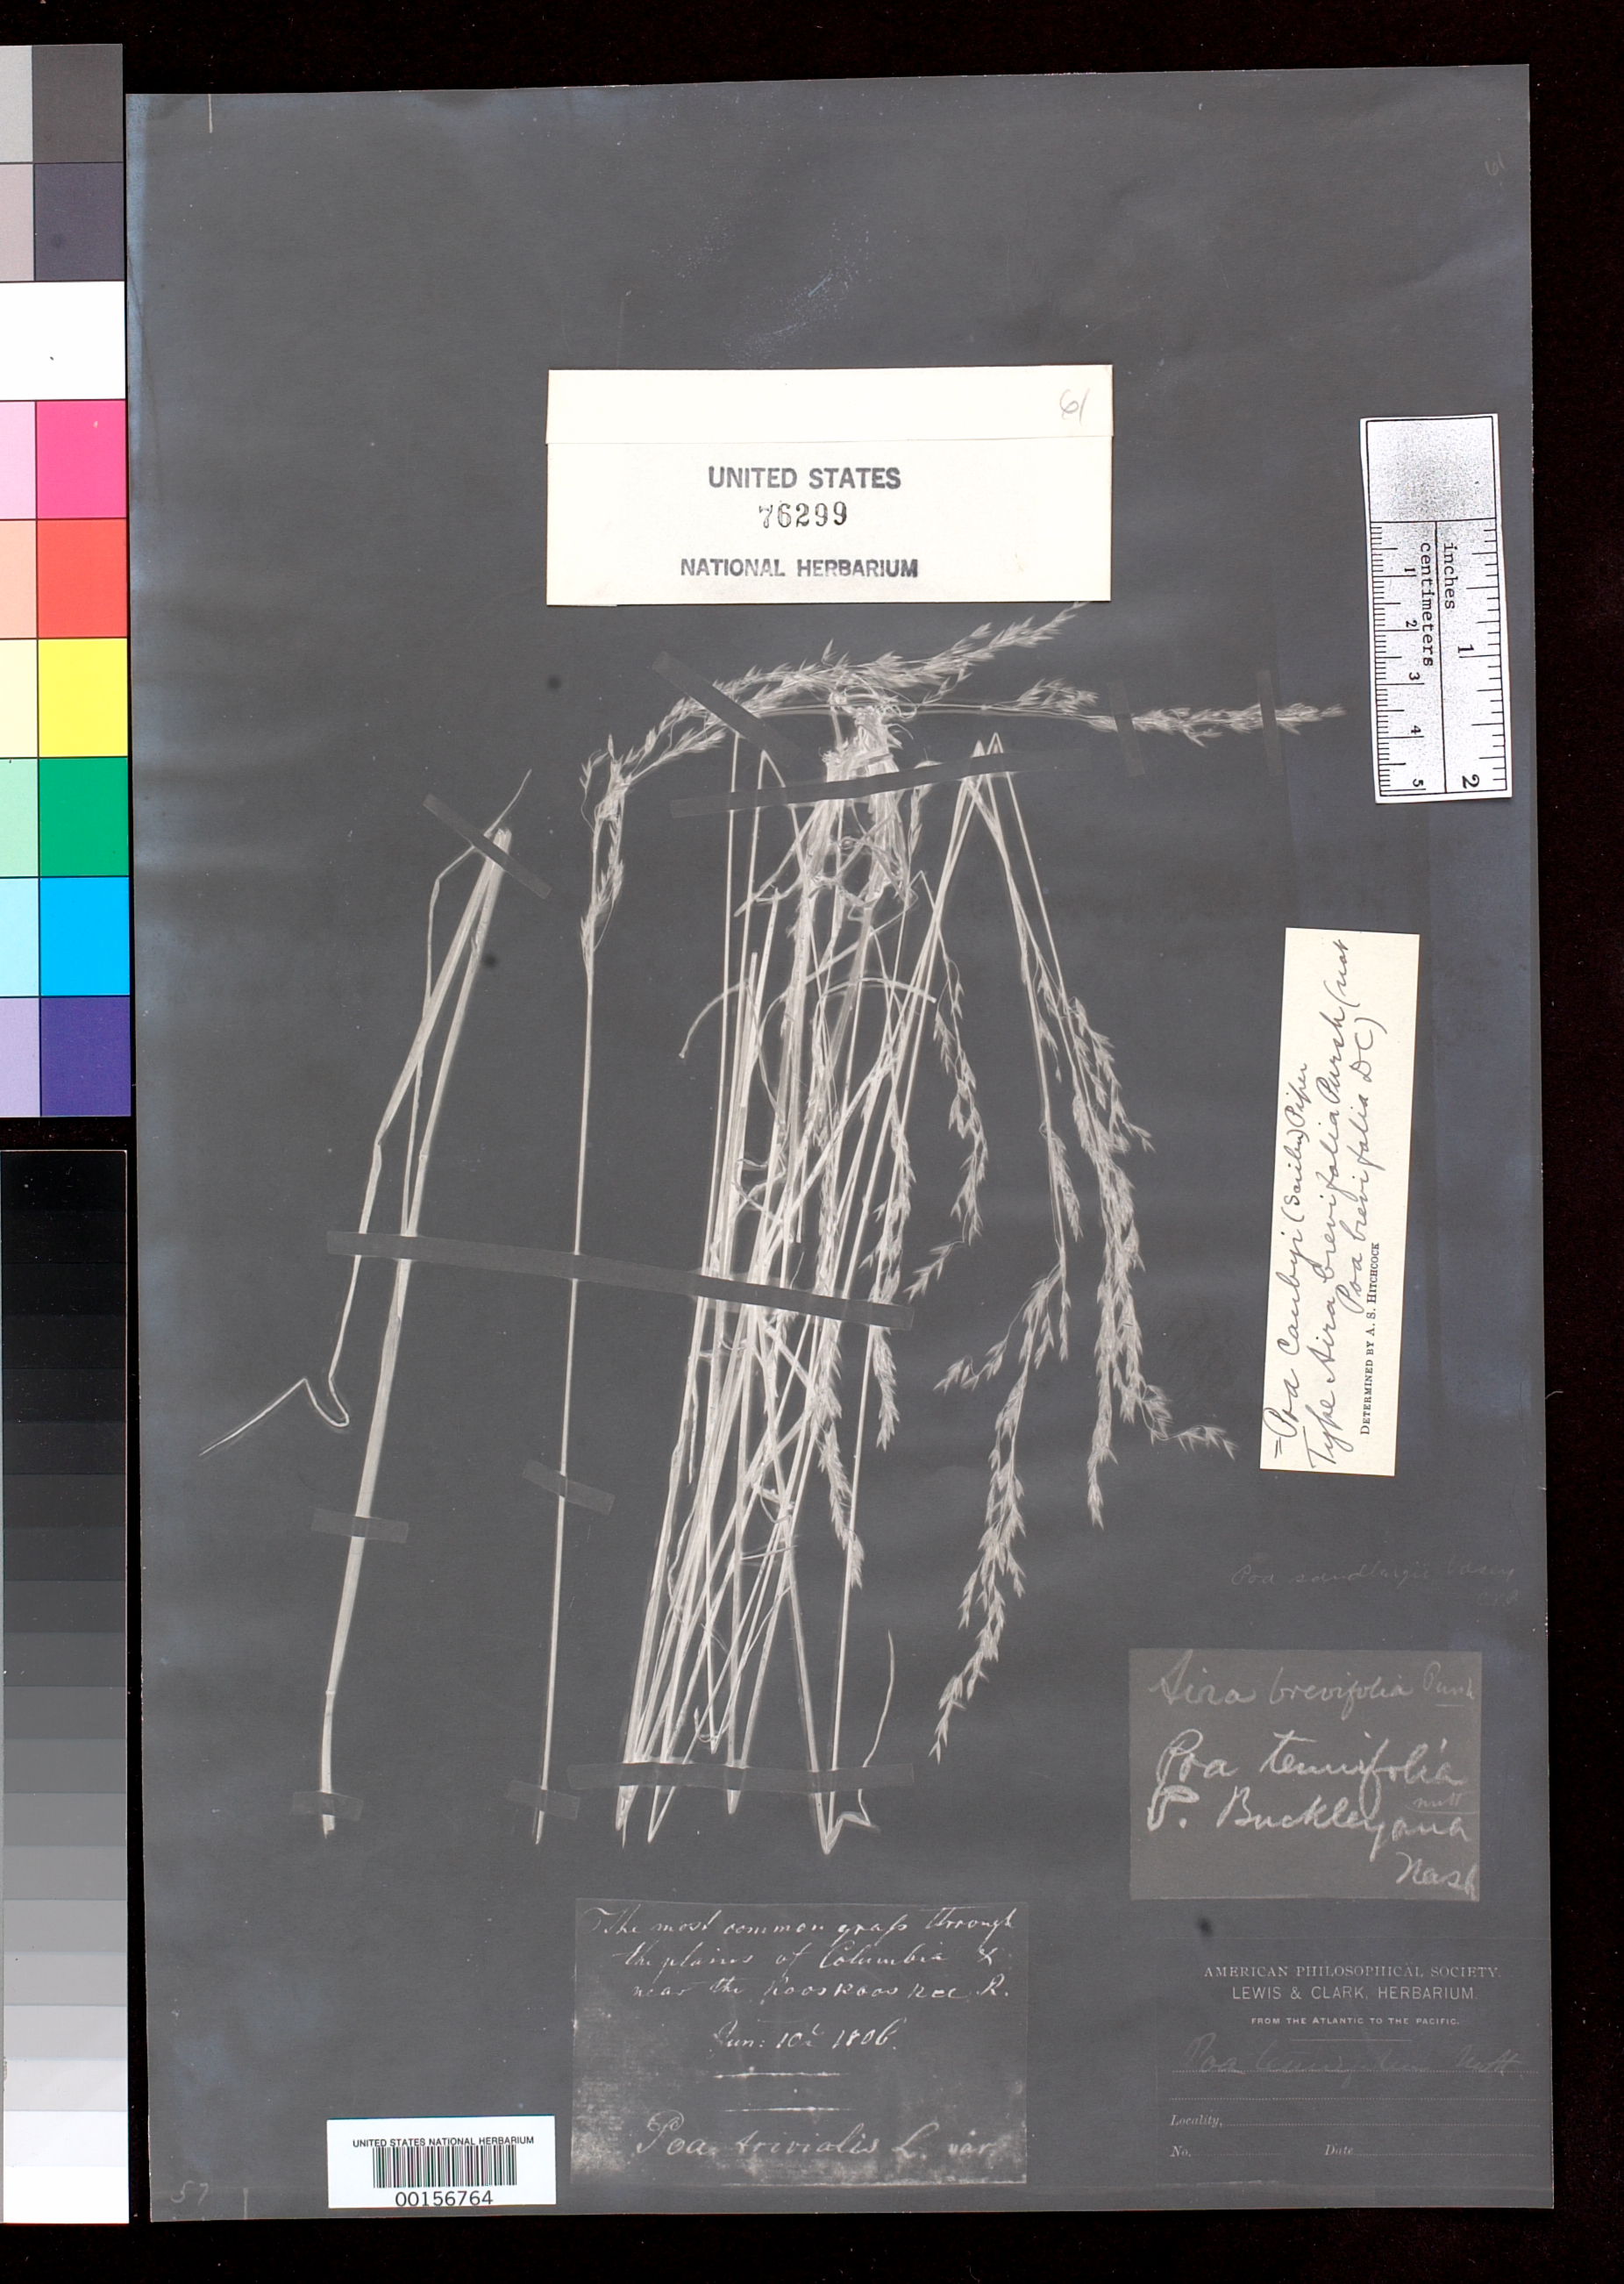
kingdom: Plantae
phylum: Tracheophyta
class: Liliopsida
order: Poales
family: Poaceae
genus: Aira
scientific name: Aira brevifolia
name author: Pursh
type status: Type Fragment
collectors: M. E. Lewis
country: United States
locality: Plains of Columbia near Kooskooskel River.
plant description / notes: Contains infl. fragments and photo copy of plant.; Syntype? For lectotypification & discussion see Cayouette et al. 2009, J. Bot. Res. Inst. Texas 3(2): 763-769.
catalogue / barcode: US 76299